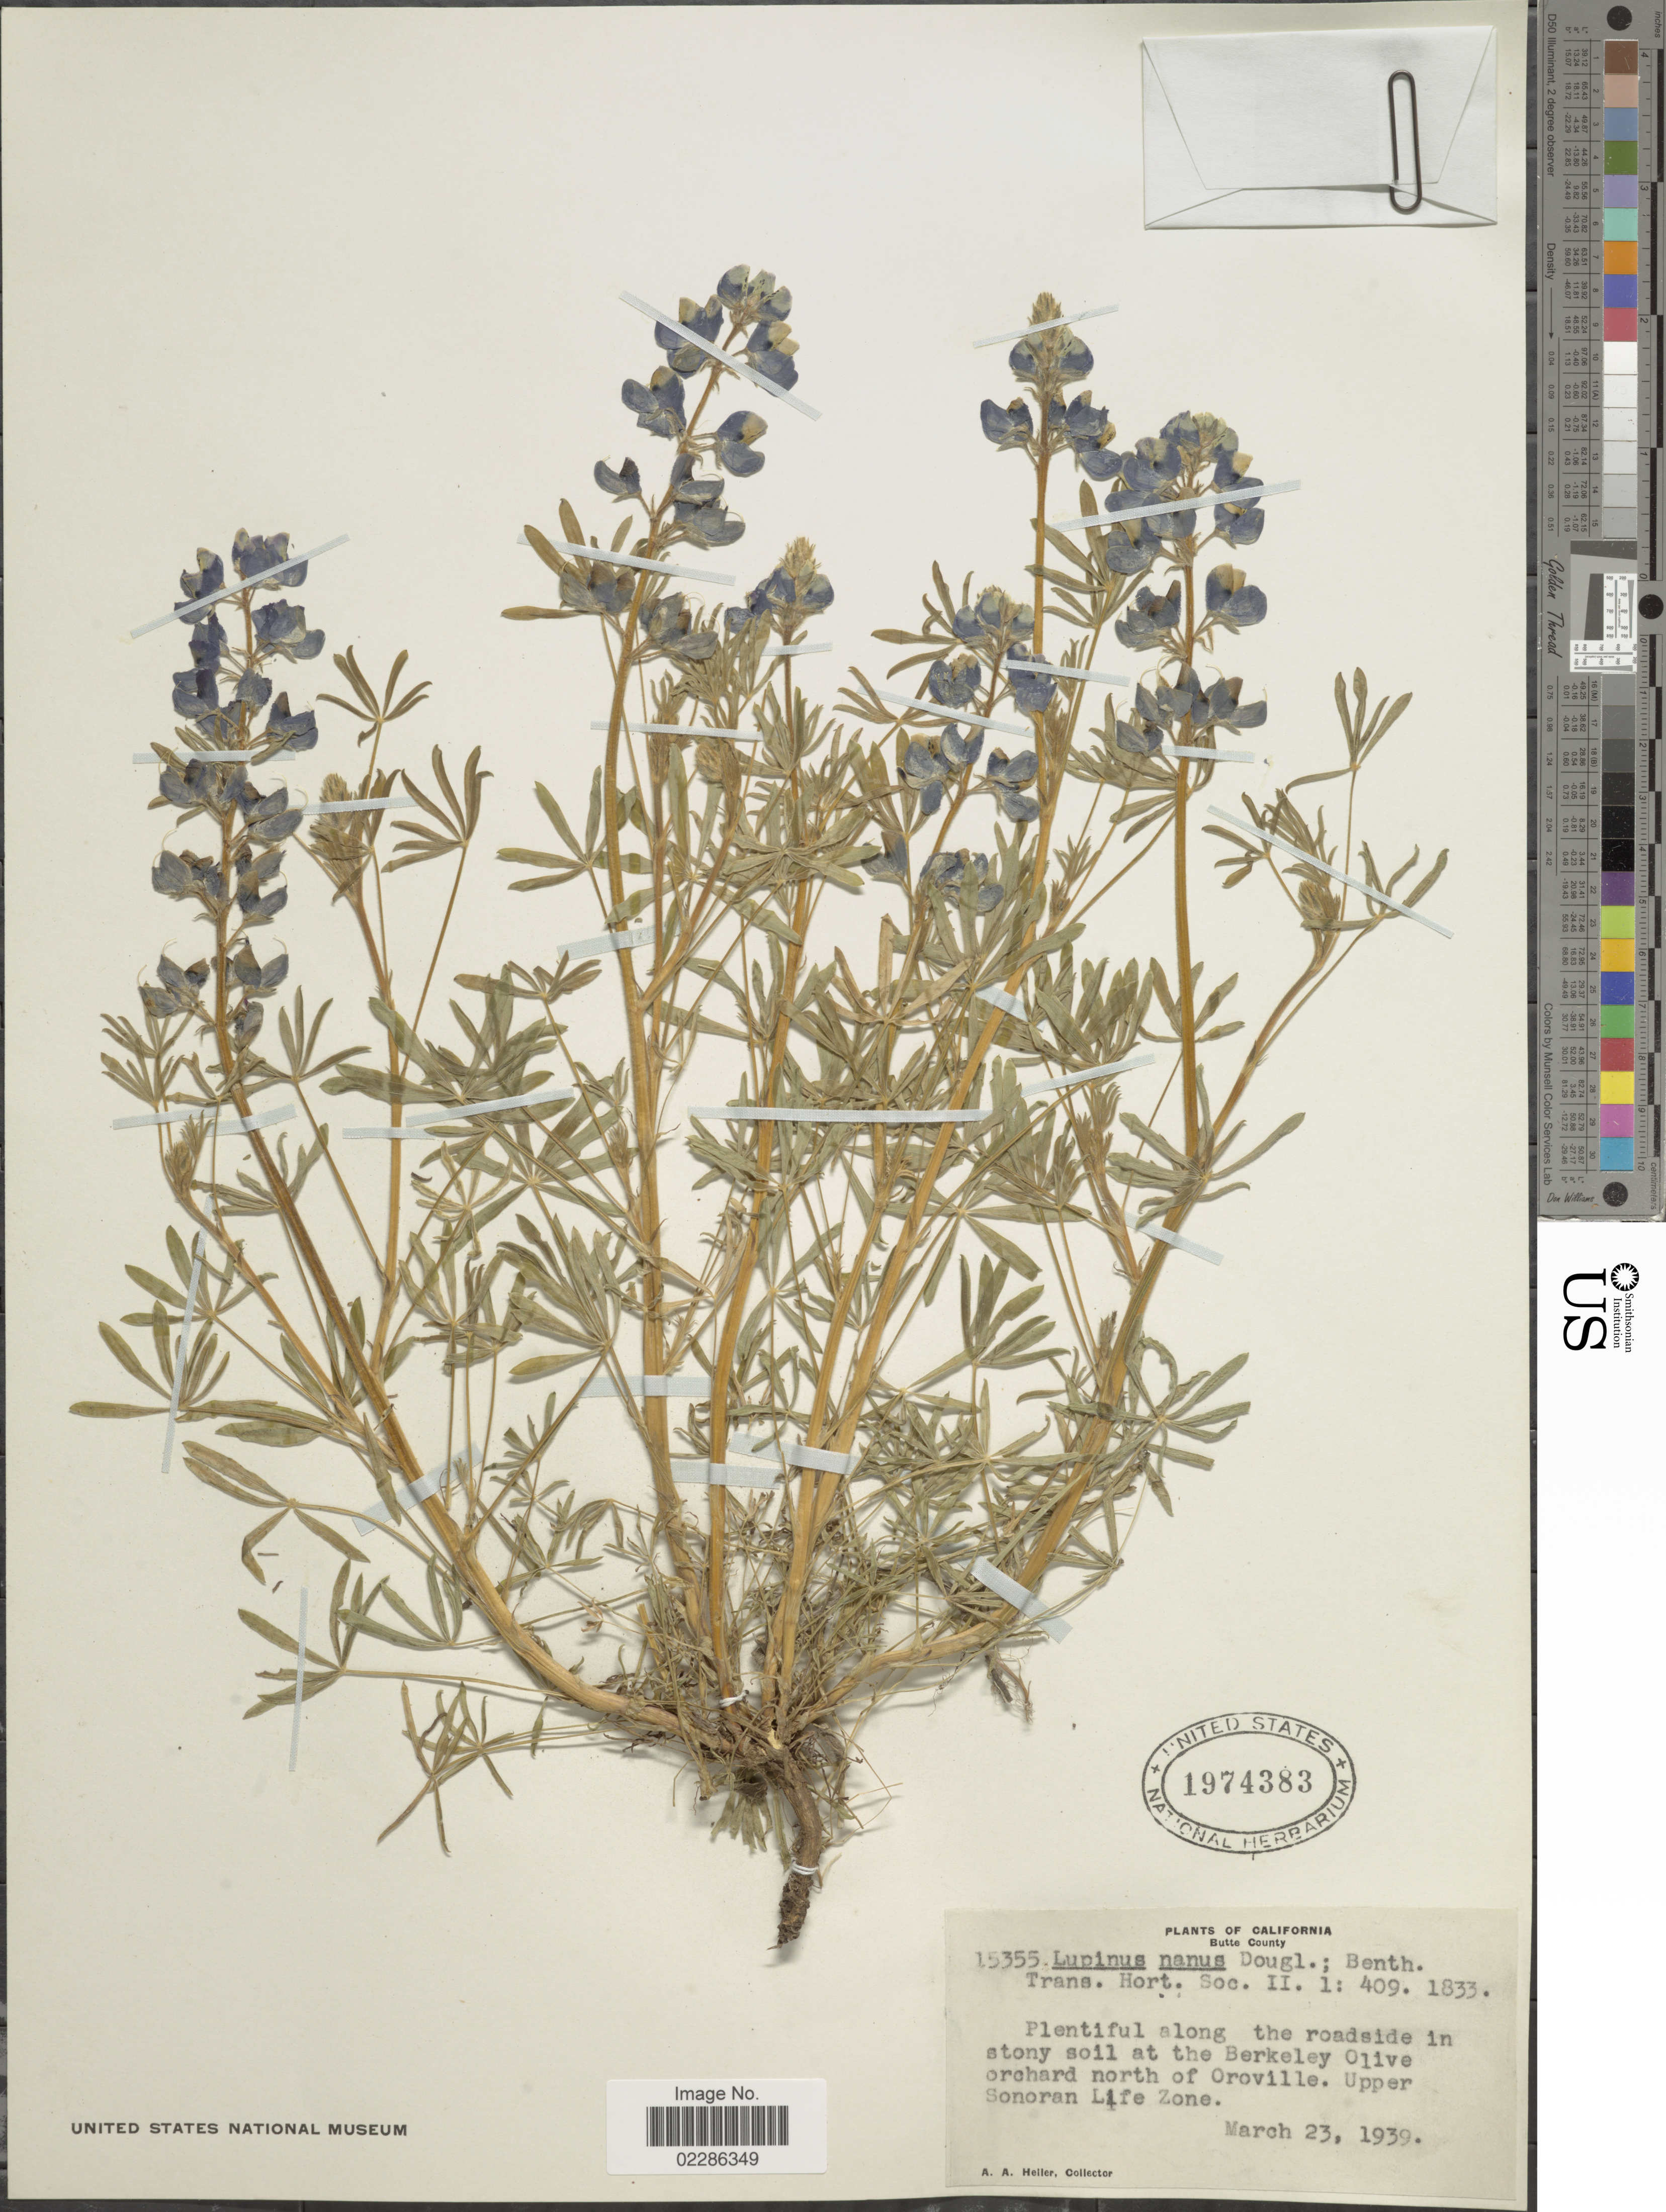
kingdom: Plantae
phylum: Tracheophyta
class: Magnoliopsida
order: Fabales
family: Fabaceae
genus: Lupinus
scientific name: Lupinus nanus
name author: Douglas ex Benth.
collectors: A. A. Heller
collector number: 15355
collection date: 1939-03-23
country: United States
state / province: California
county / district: Butte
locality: Butte County, Plentiful along the roadside in stony soil at the Berkeley Olive orchard north of Oroville. Upper Sonoran Life Zone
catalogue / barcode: US 1974383